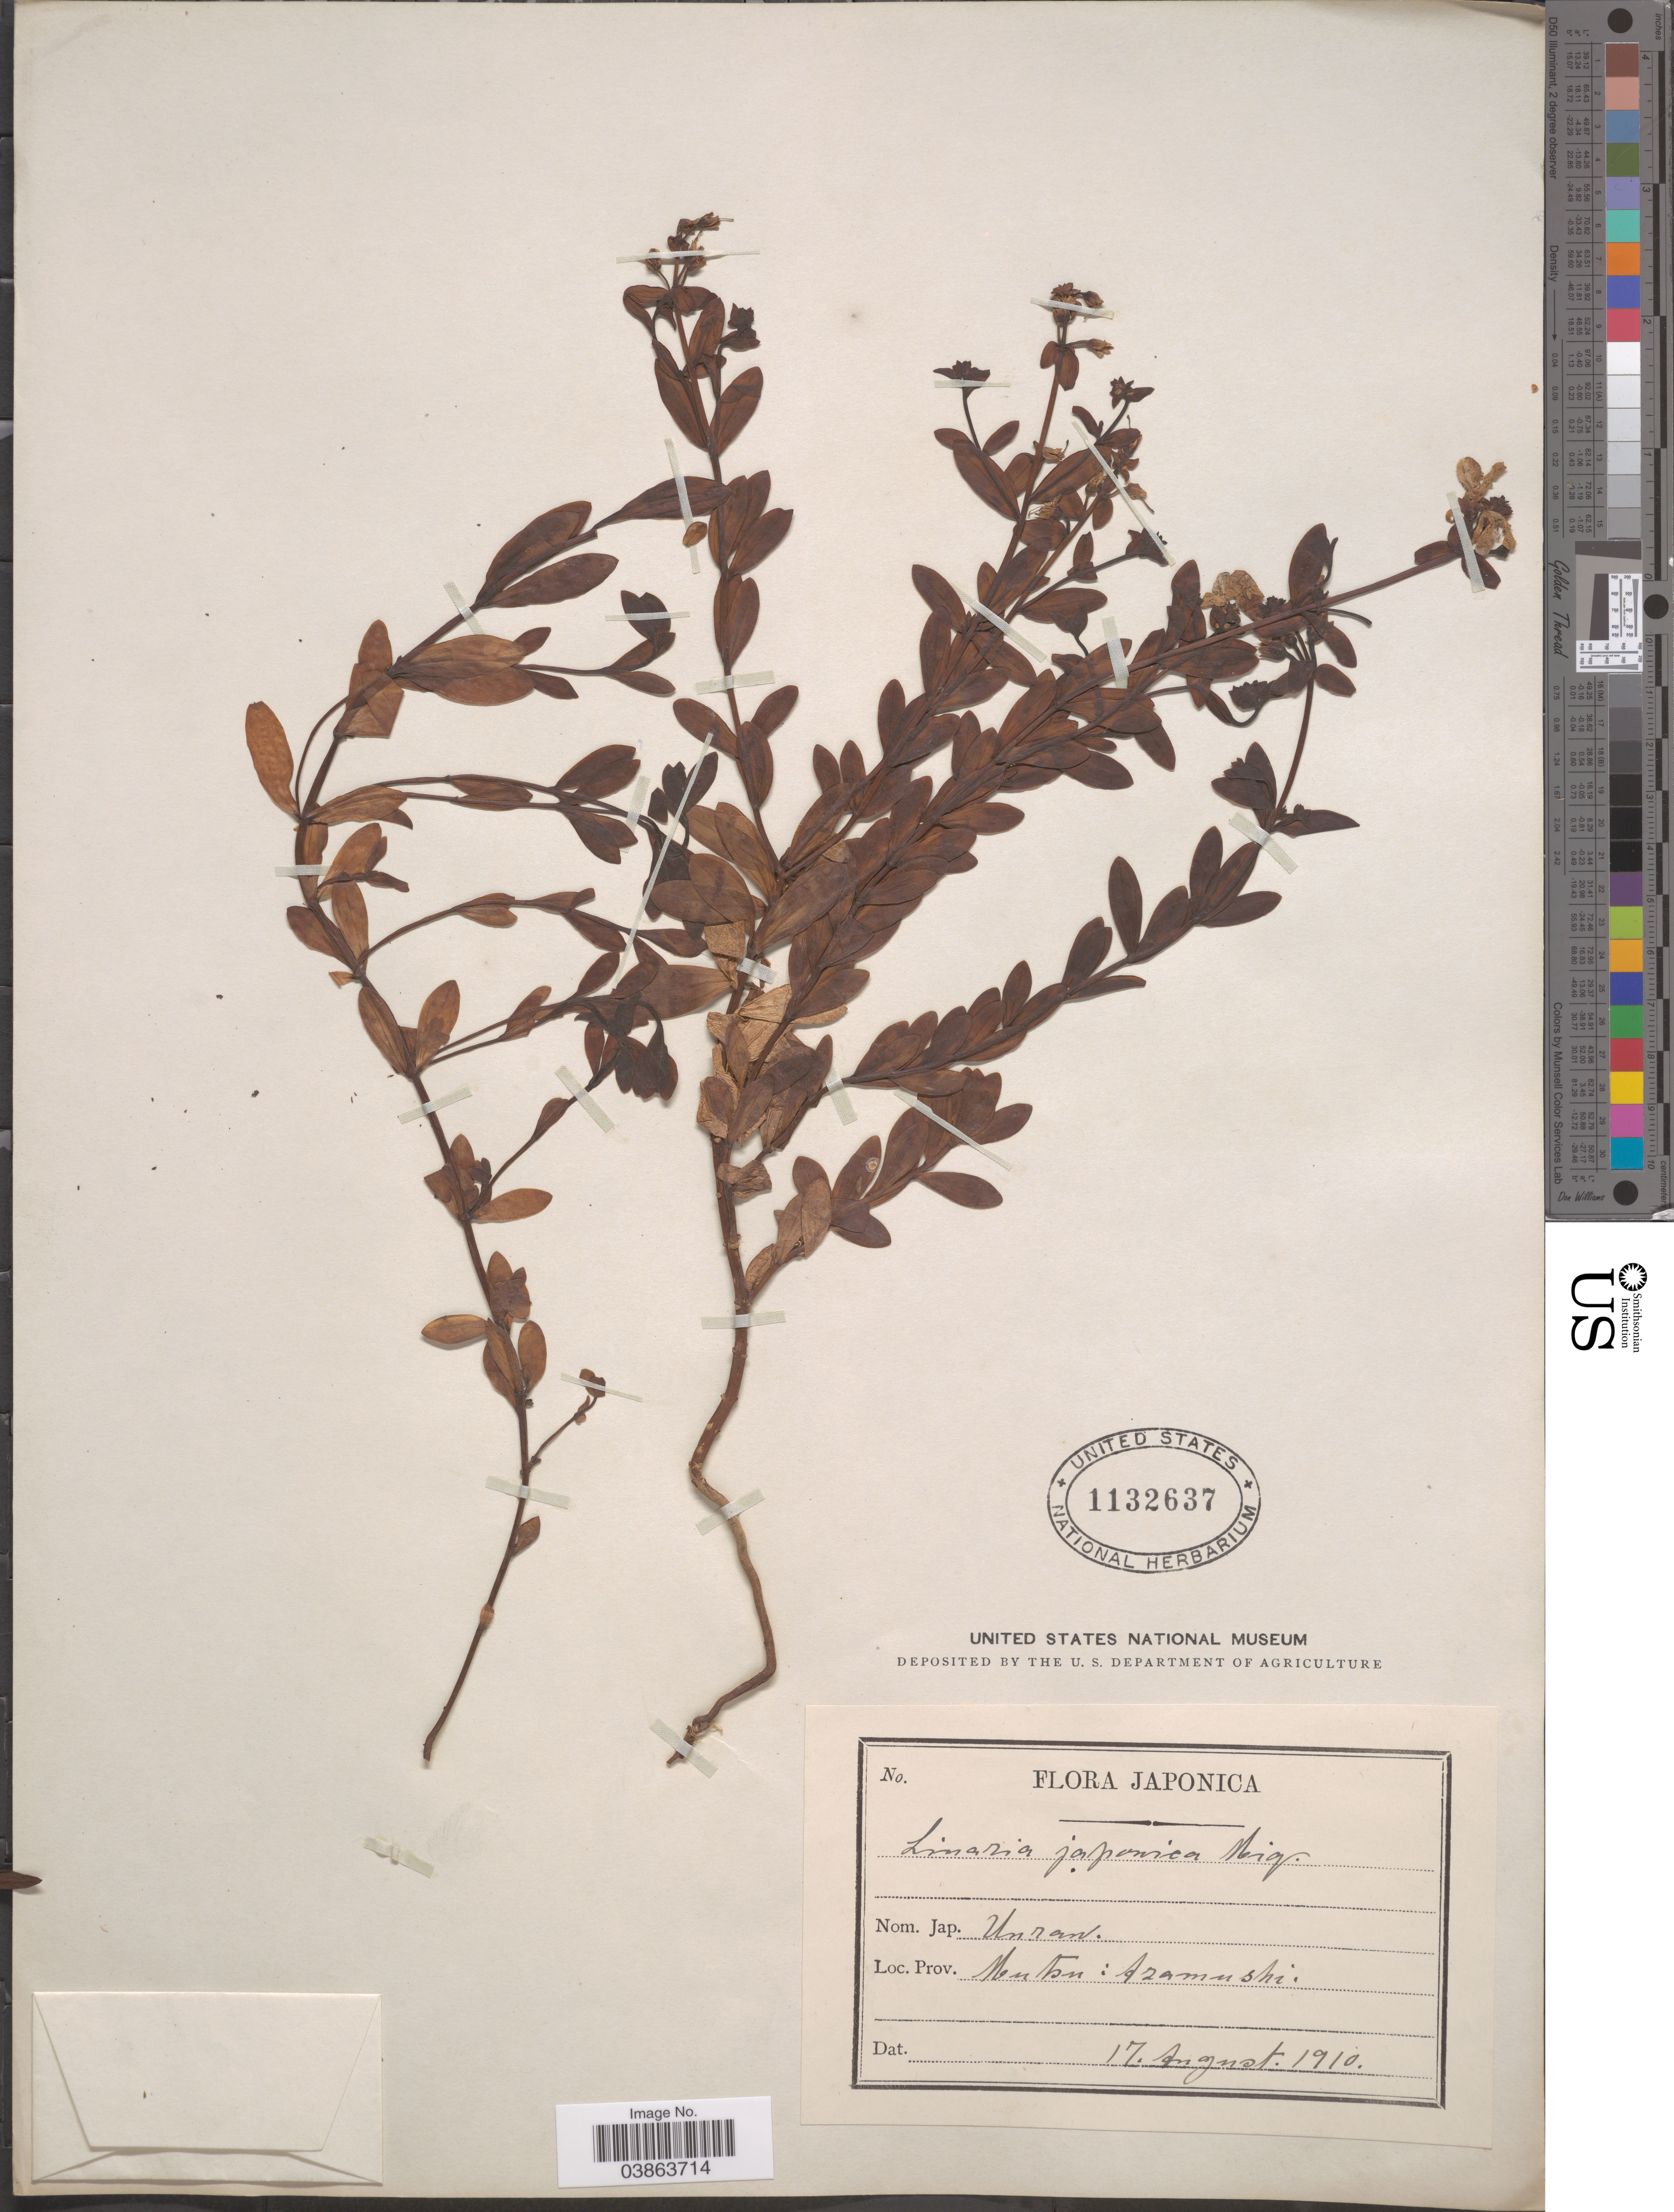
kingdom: Plantae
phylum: Tracheophyta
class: Magnoliopsida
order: Lamiales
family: Plantaginaceae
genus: Linaria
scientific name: Linaria japonica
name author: Miq.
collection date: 1910-08-17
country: Japan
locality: Prov. Mutsu: Azamushi.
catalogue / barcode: US 1132637